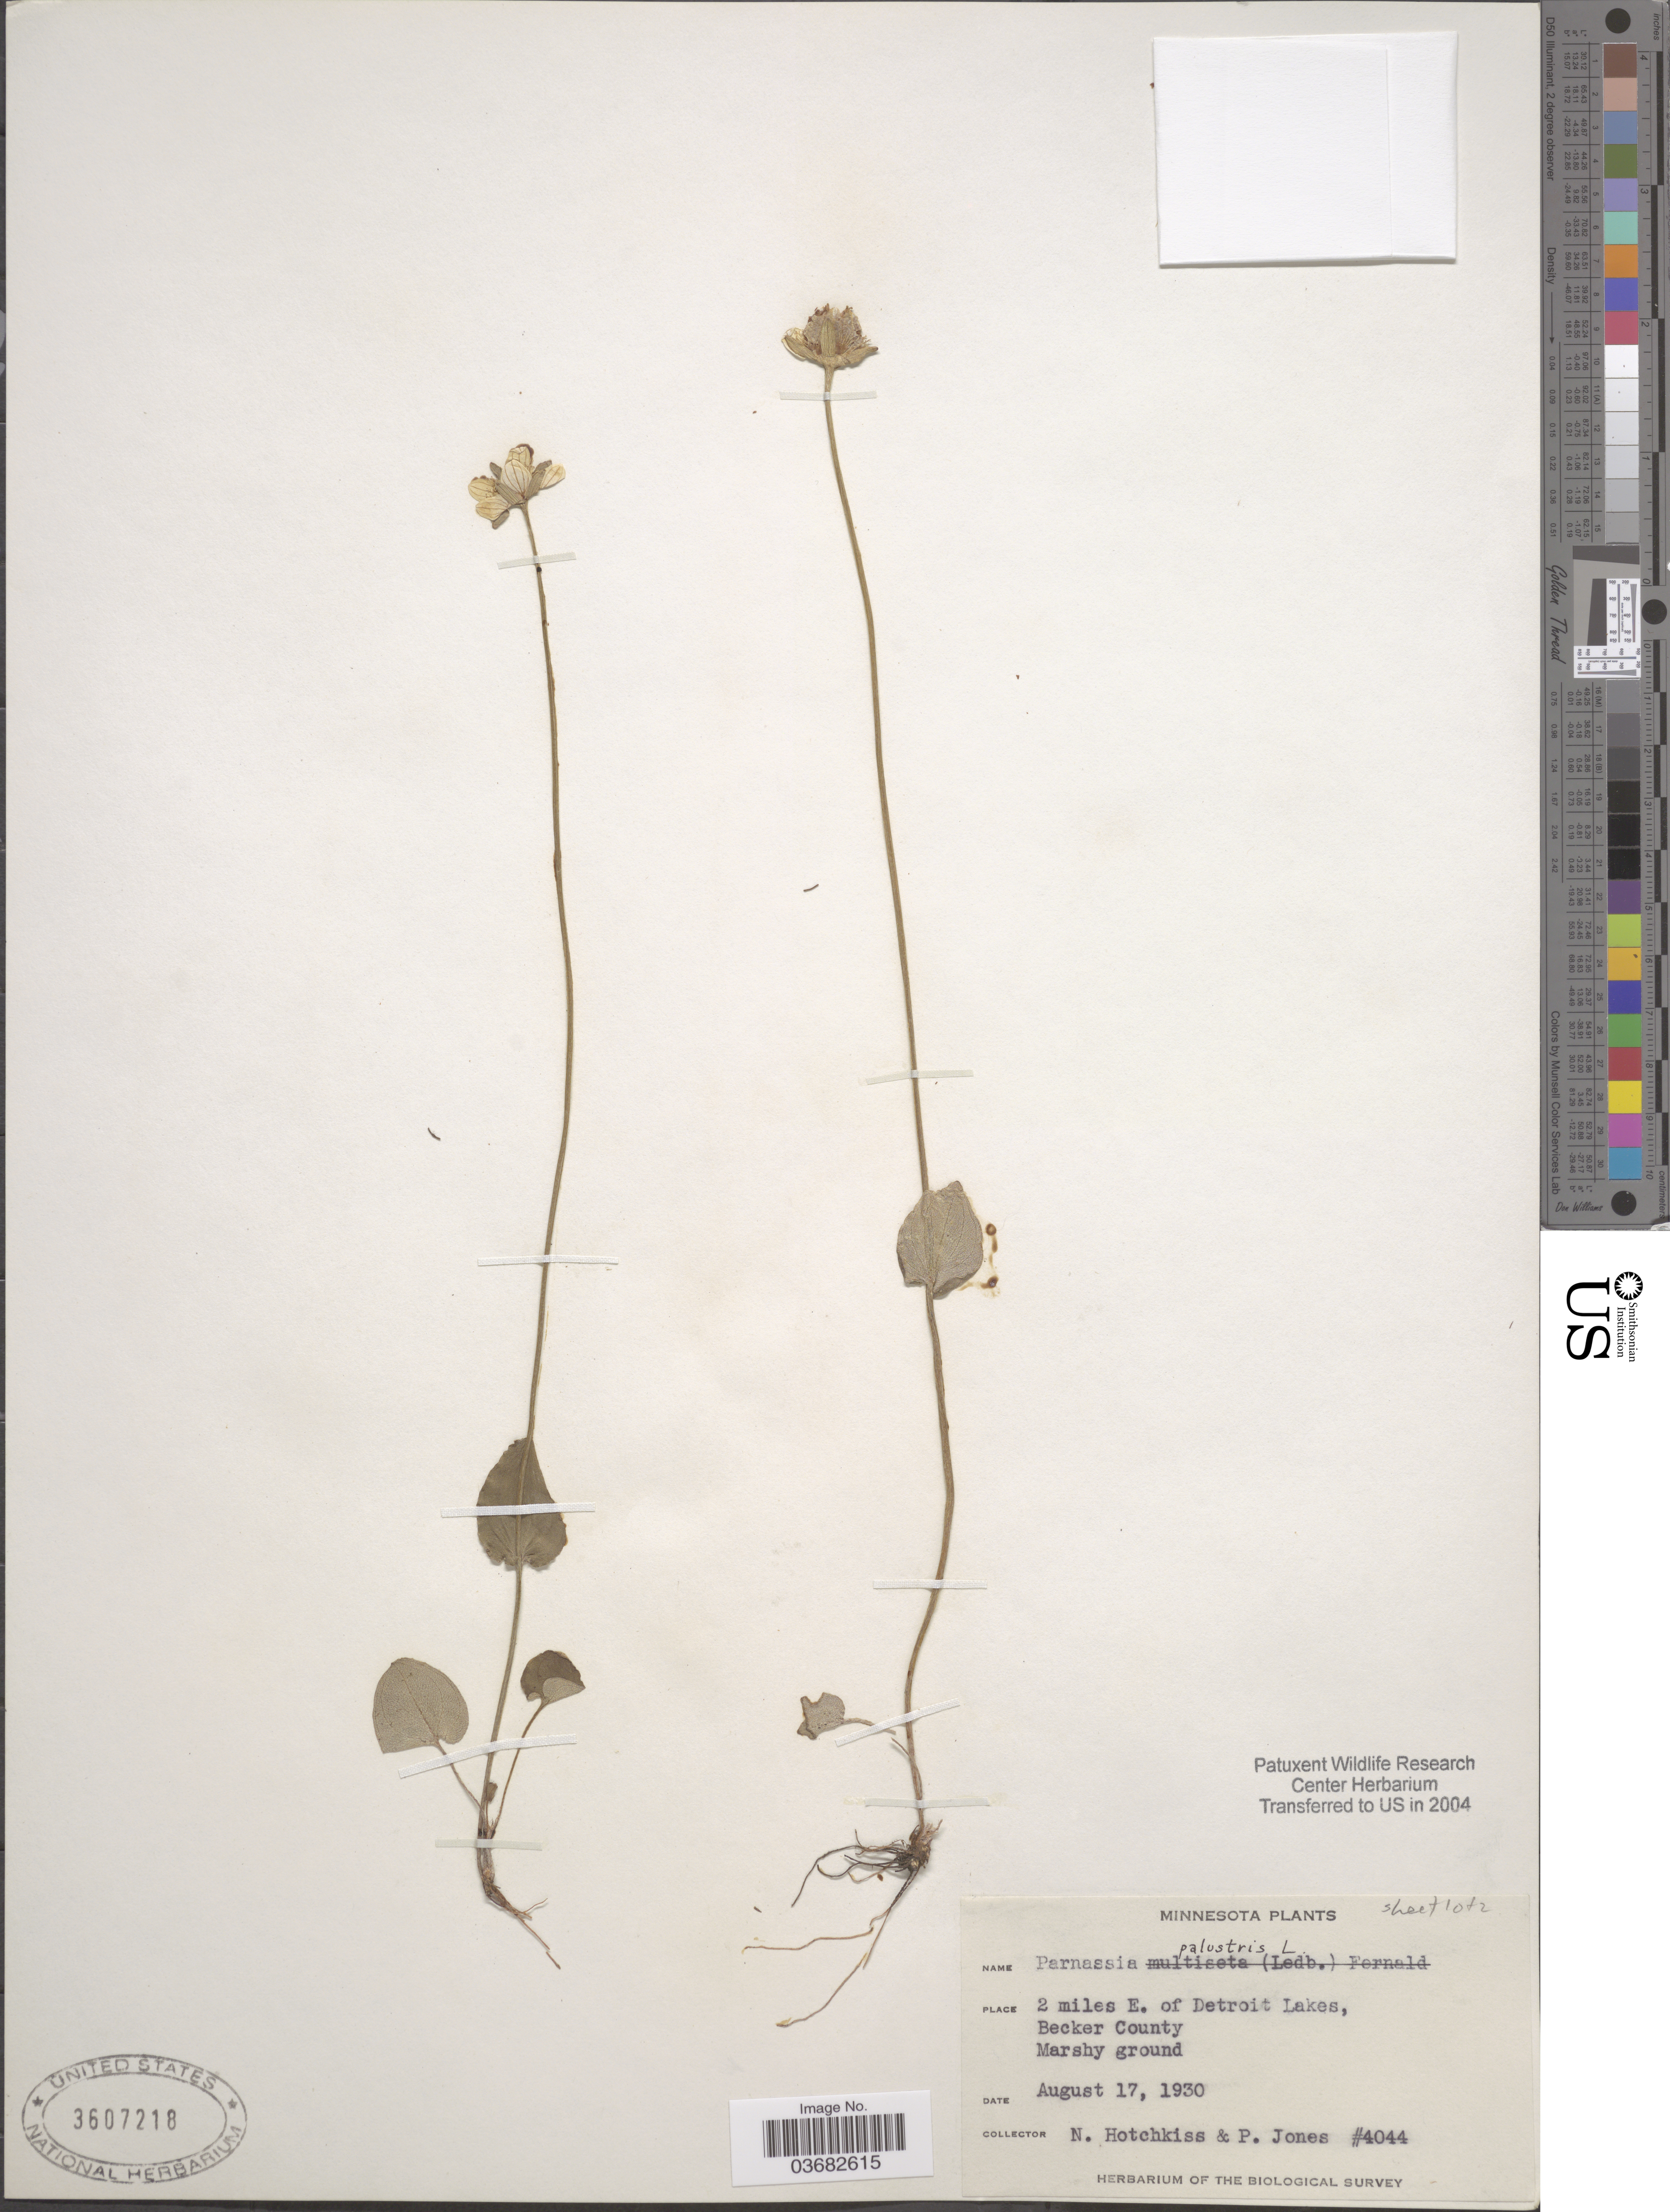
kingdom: Plantae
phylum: Tracheophyta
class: Magnoliopsida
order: Celastrales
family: Parnassiaceae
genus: Parnassia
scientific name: Parnassia palustris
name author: L.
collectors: N. Hotchkiss & P. Jones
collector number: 4044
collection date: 1930-08-17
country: United States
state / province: Minnesota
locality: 2 miles E. of Detroit Lakes, Becker County. Biological Survey.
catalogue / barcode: US 3607218